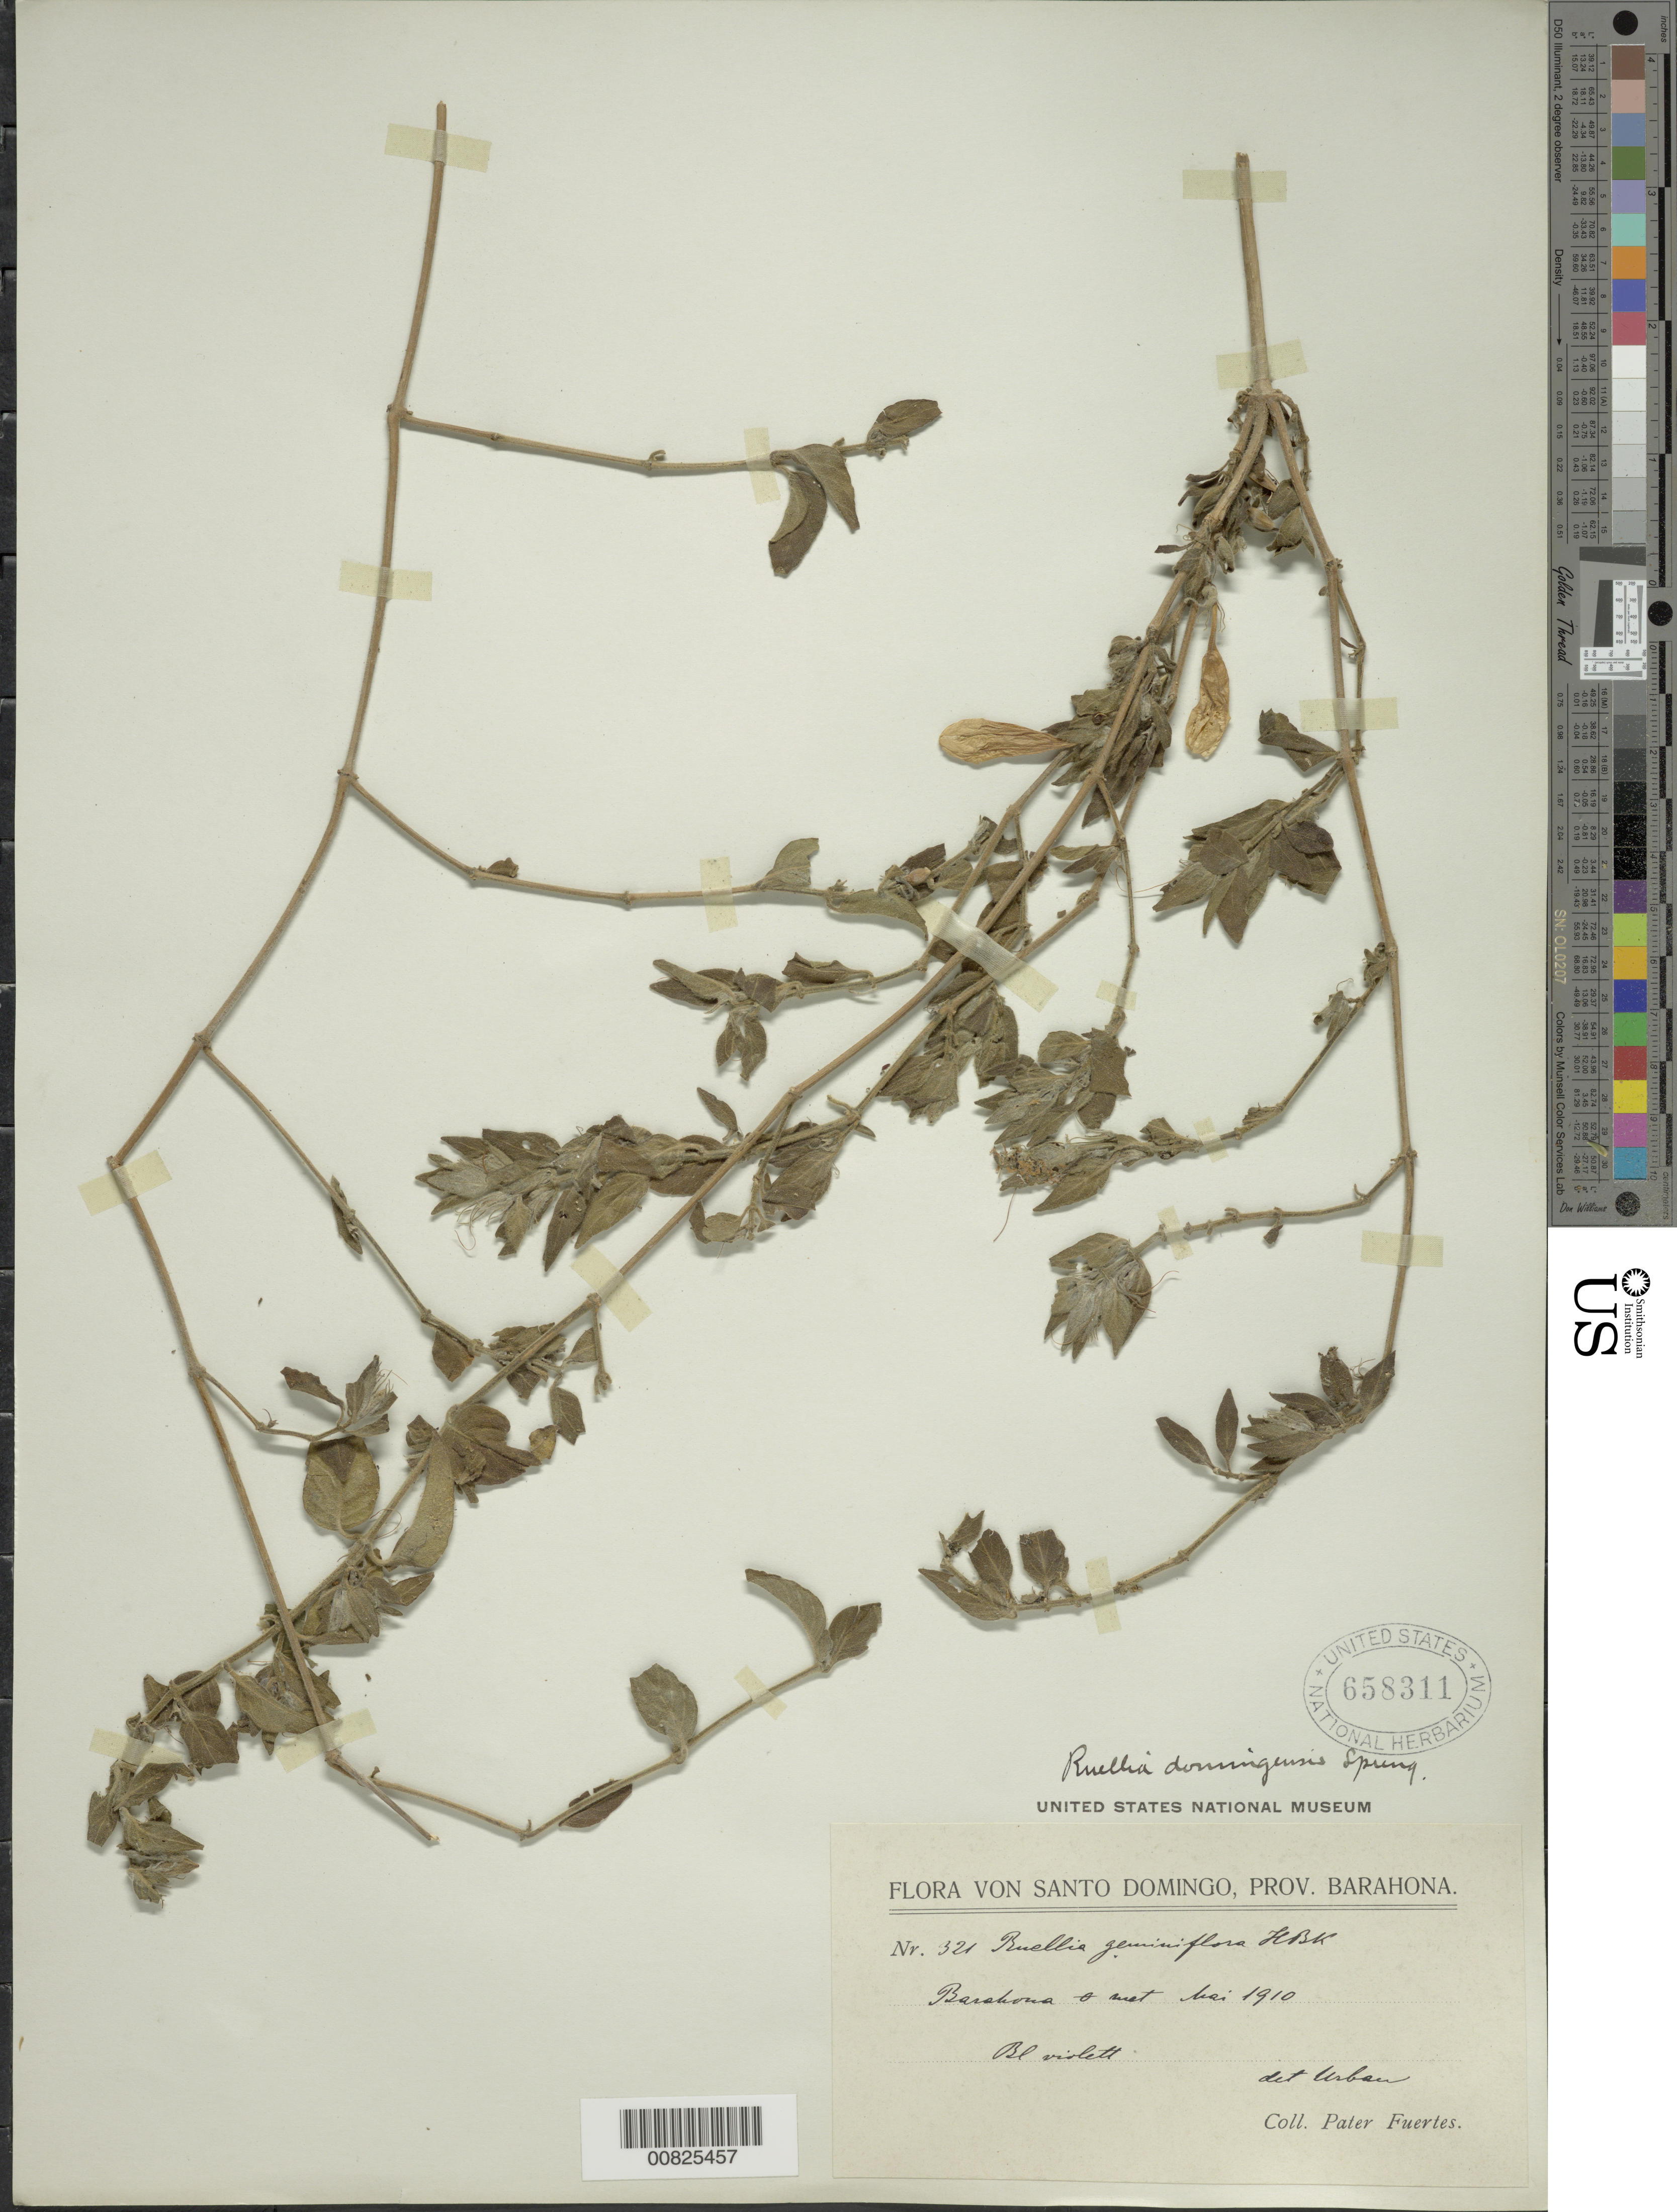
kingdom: Plantae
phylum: Tracheophyta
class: Magnoliopsida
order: Lamiales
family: Acanthaceae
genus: Ruellia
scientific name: Ruellia domingensis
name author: Spreng. ex Nees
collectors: M. D. Fuertes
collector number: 321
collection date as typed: May 1910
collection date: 1910-05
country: Dominican Republic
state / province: Barahona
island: Hispaniola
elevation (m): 0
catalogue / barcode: US 658311